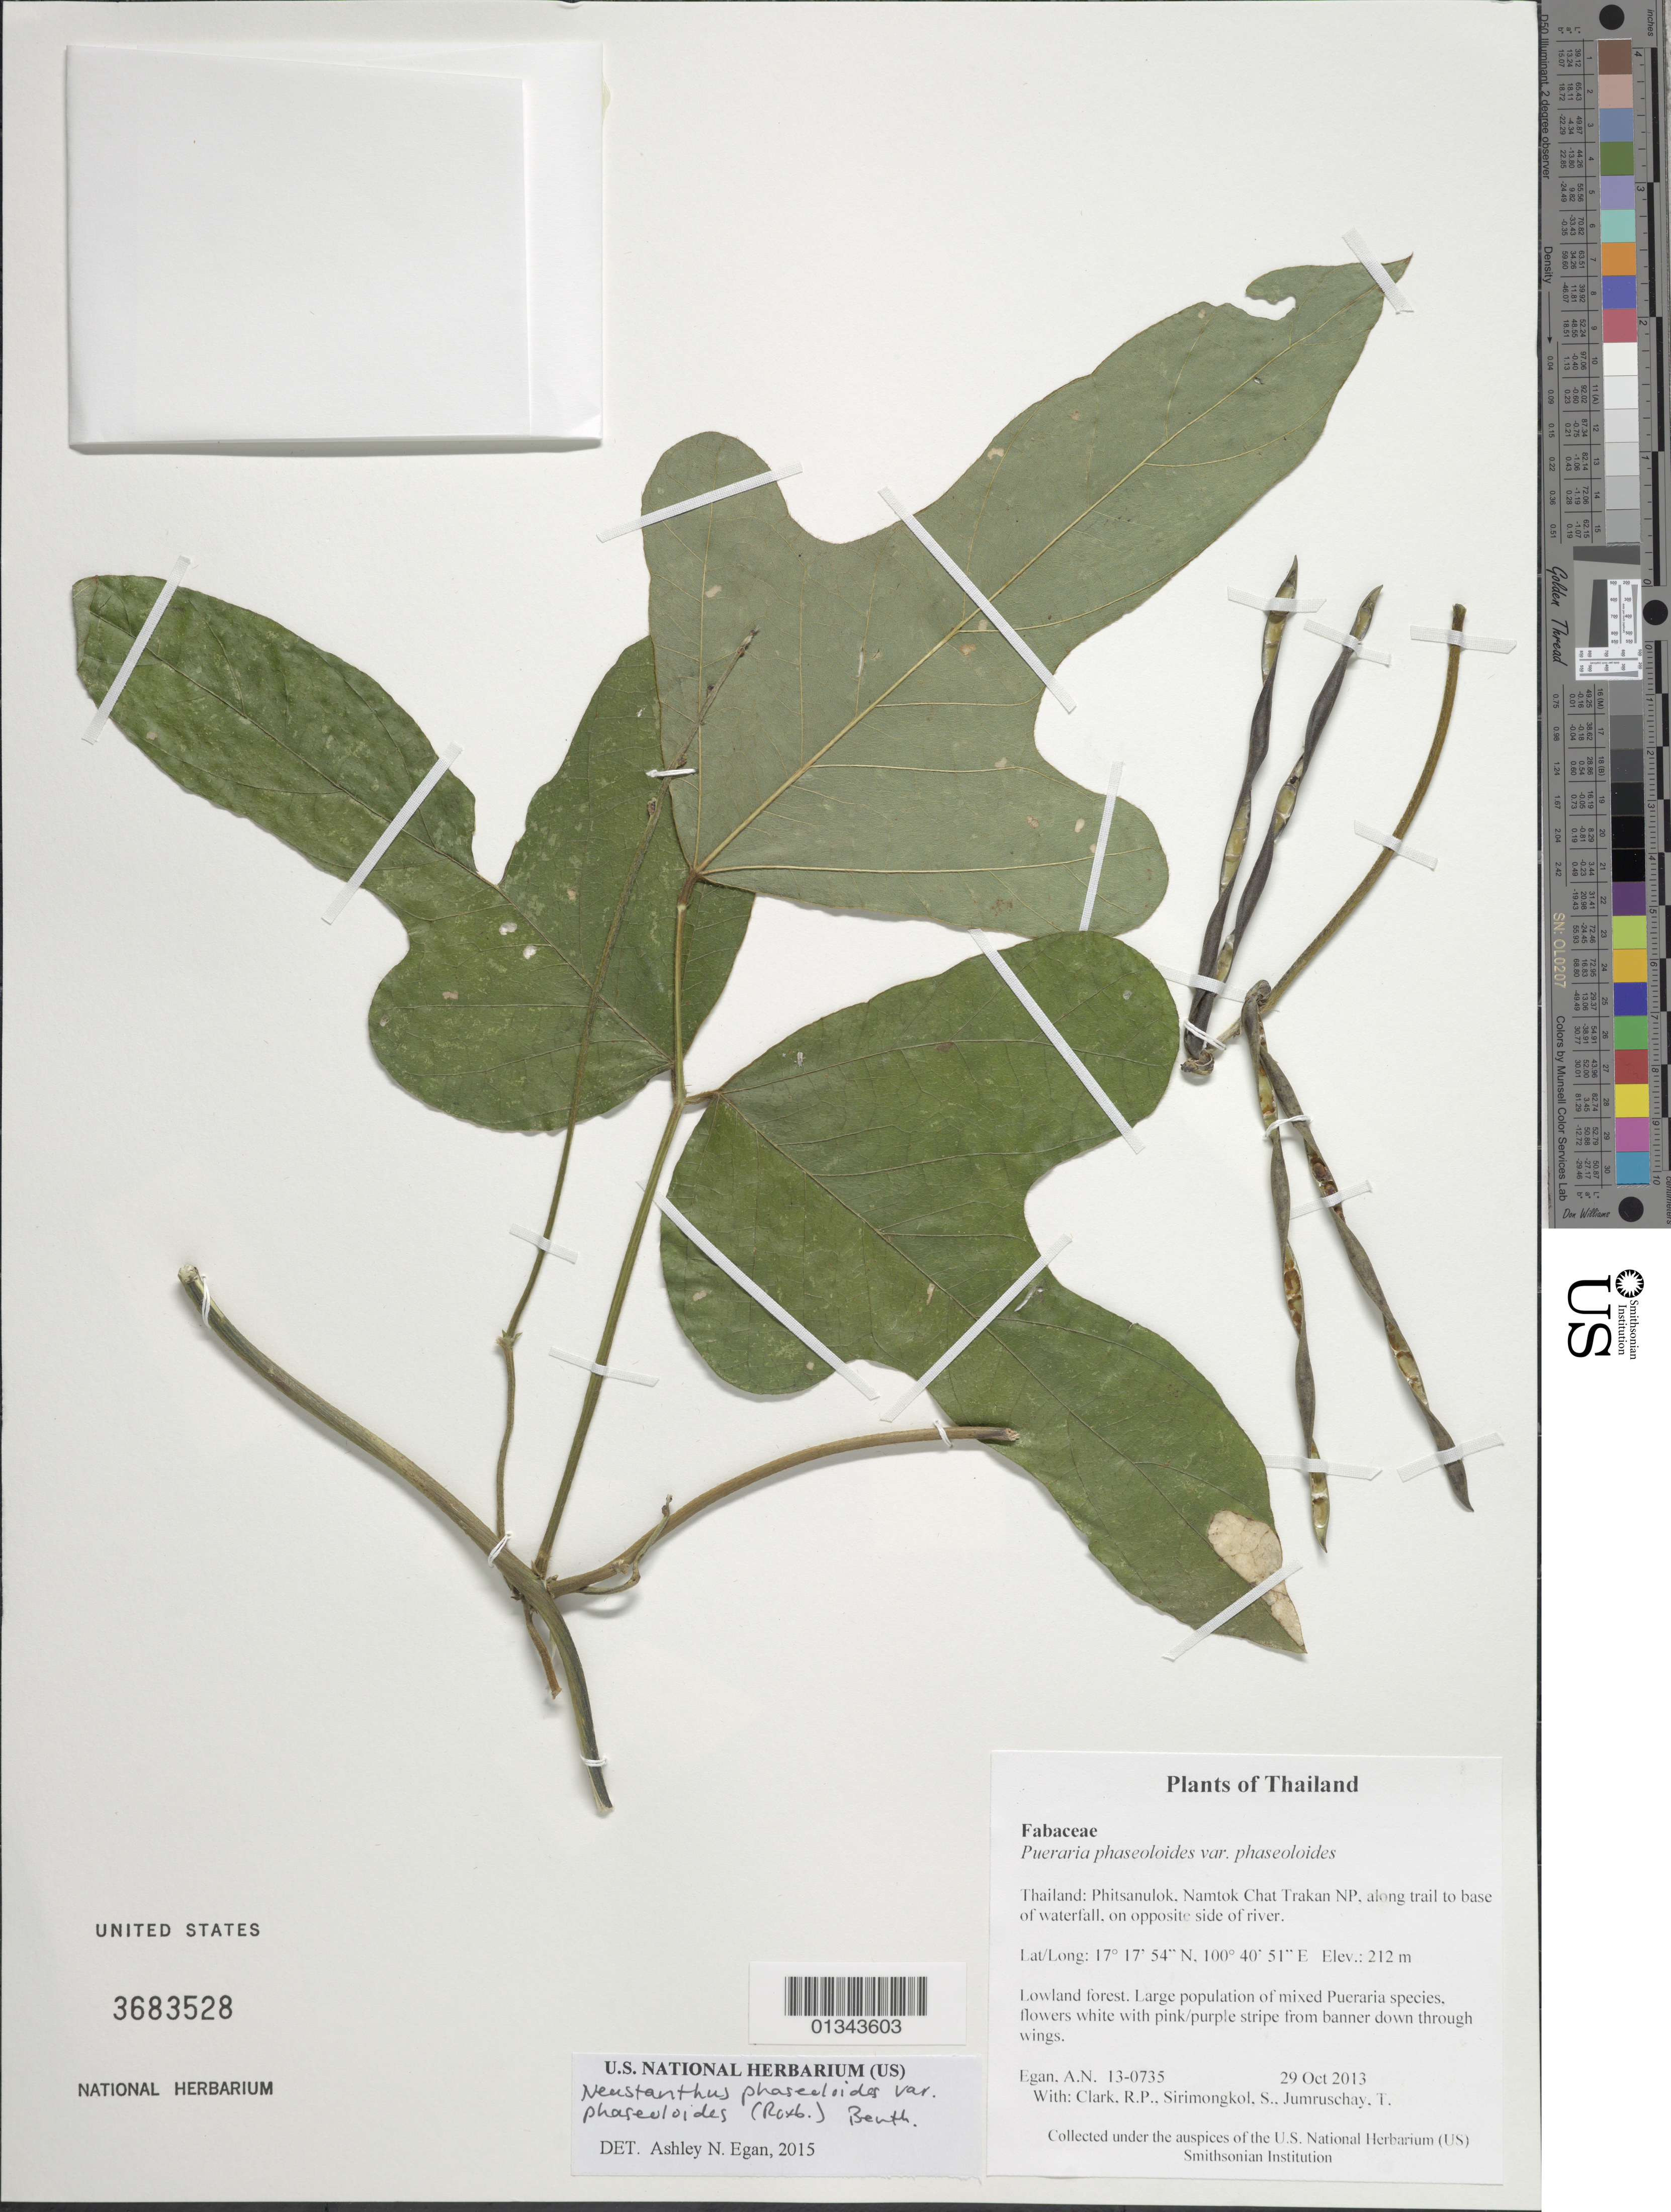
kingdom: Plantae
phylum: Tracheophyta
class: Magnoliopsida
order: Fabales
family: Fabaceae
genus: Neustanthus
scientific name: Neustanthus phaseoloides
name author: (Roxb.) Benth.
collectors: A. N. Egan, R. P. Clark, S. Sirimongkol & T. Jumruschay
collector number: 13-0735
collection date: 2013-10-29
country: Thailand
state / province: Phitsanulok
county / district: Chat Trakan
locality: Namtok Chat Trakan NP, along trail to base of waterfall, on opposite side of river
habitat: Lowland forest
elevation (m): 212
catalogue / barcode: US 3683528